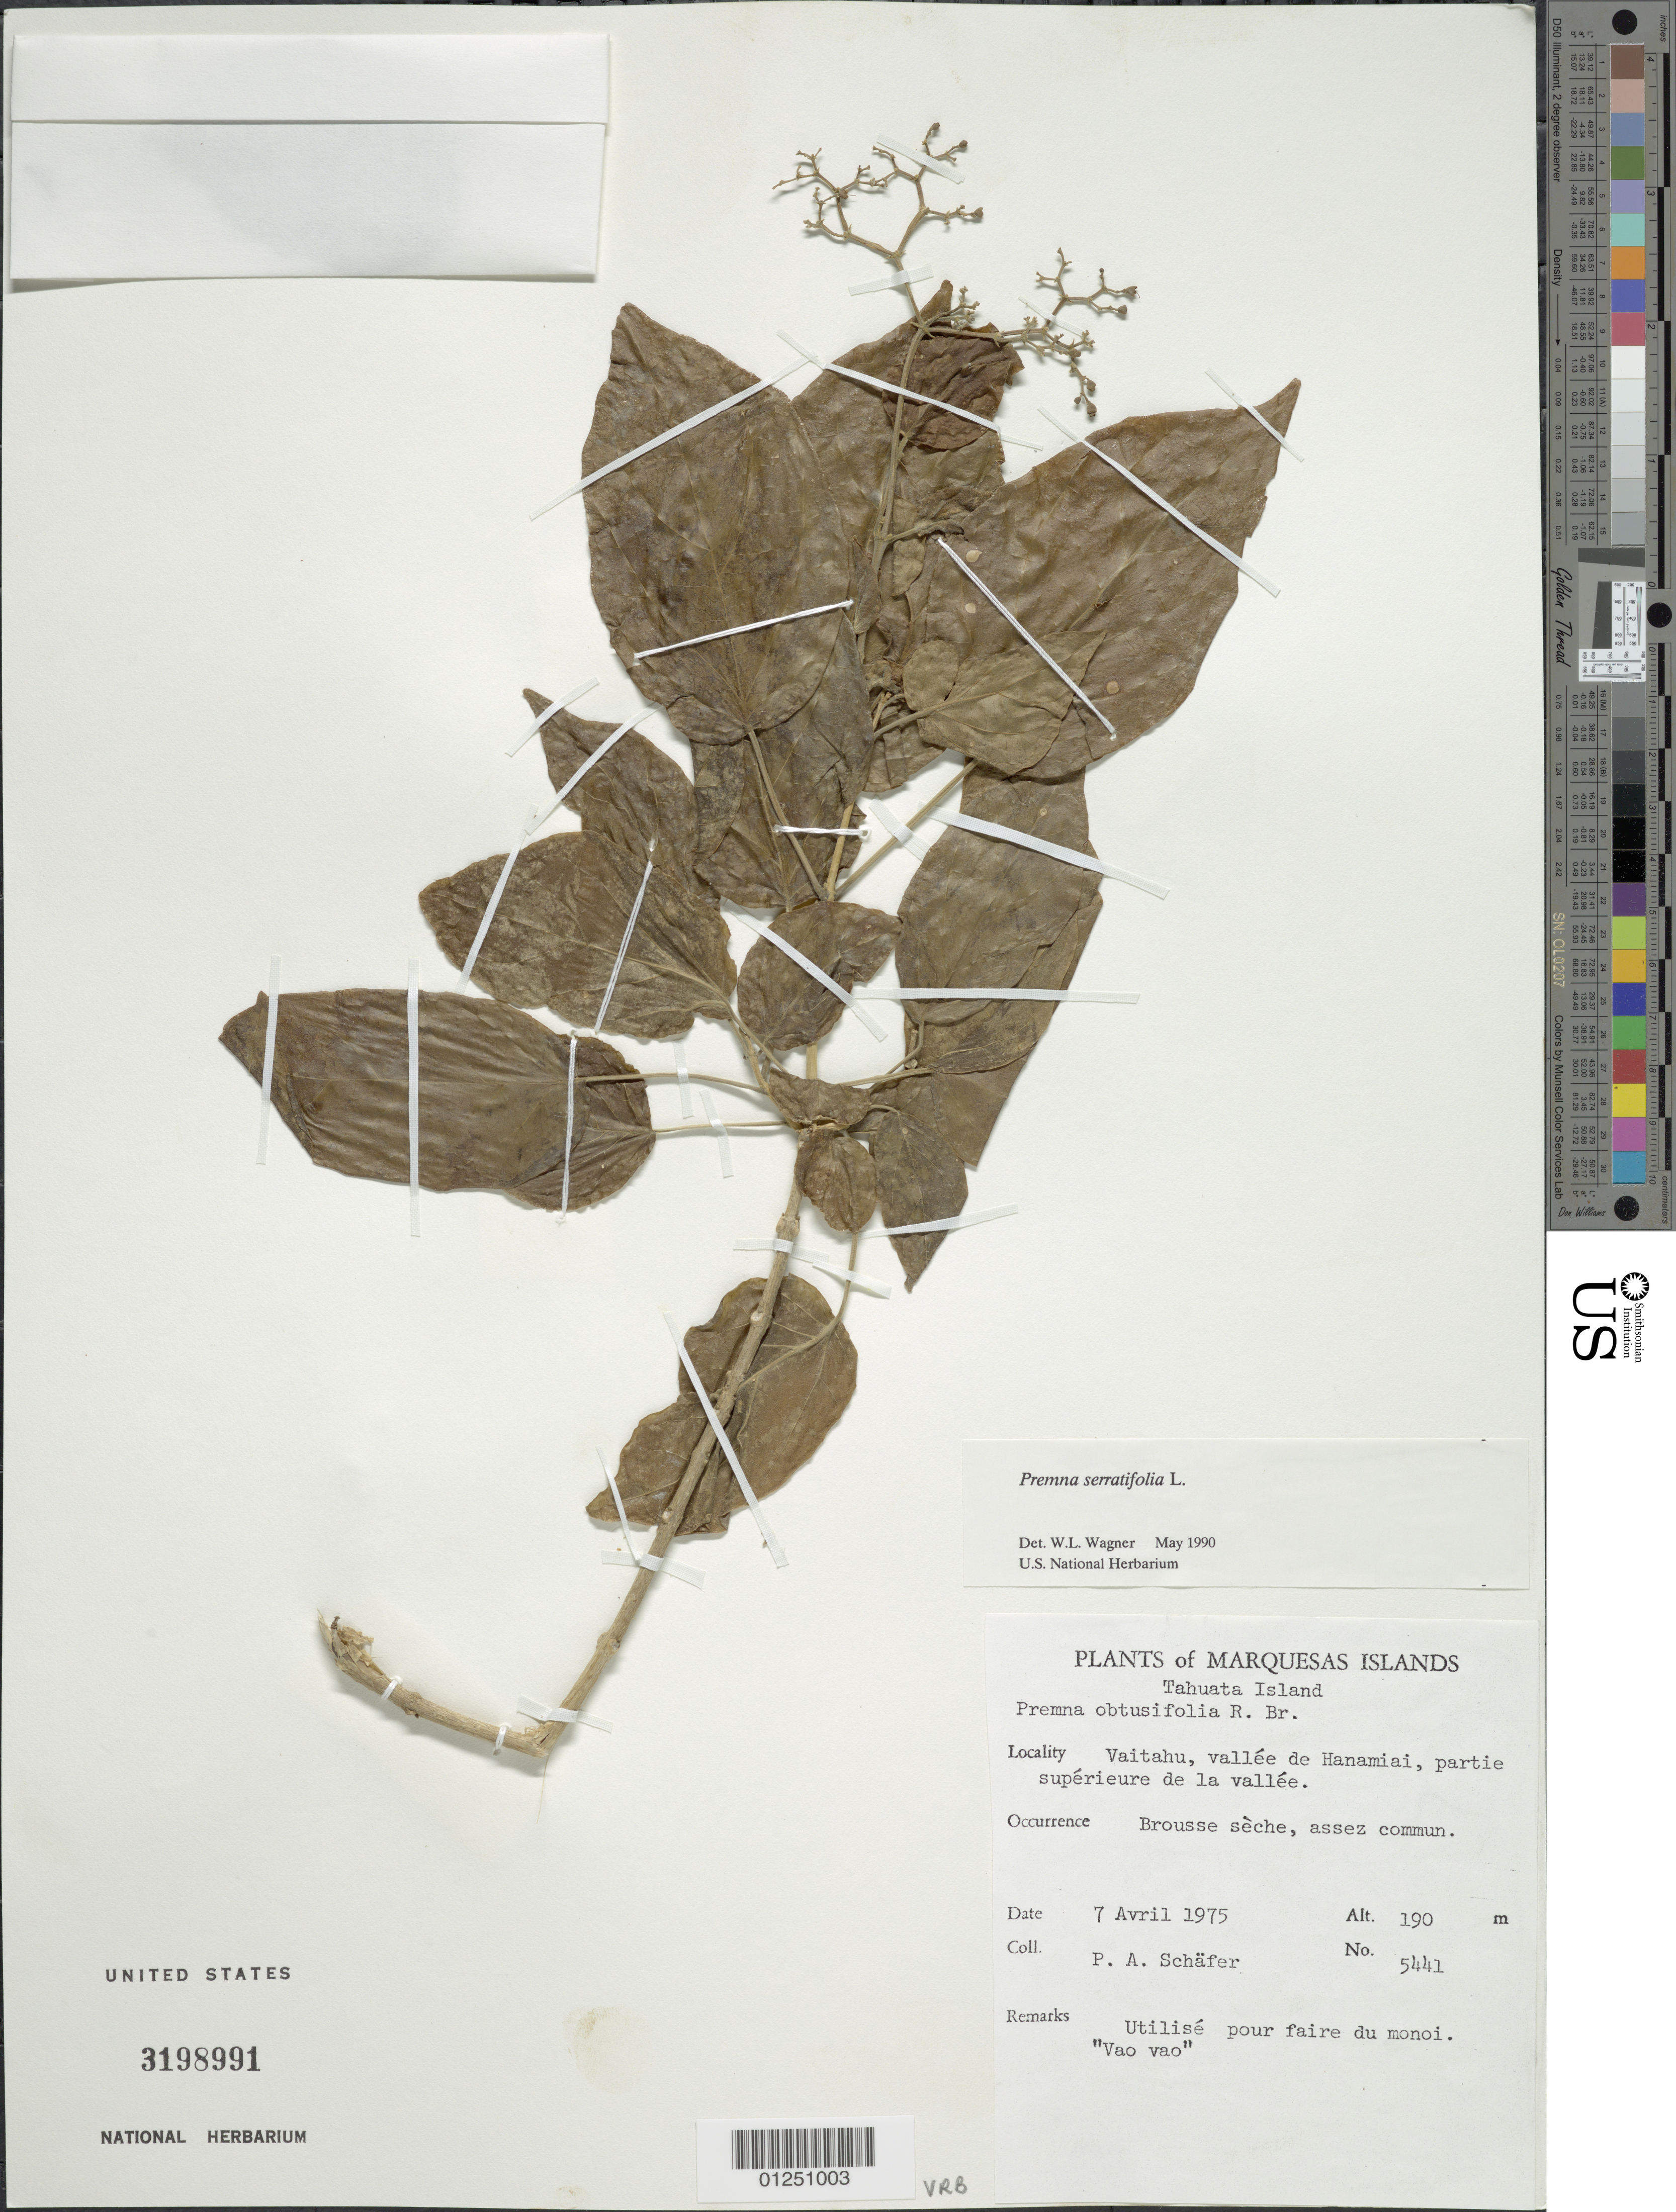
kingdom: Plantae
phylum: Tracheophyta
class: Magnoliopsida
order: Lamiales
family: Lamiaceae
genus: Premna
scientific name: Premna serratifolia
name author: L.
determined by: Wagner, W. L., (BOT), Smithsonian Institution - National Museum of Natural History (UNITED STATES)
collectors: P. A. Schäfer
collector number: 5441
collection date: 1975-04-07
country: French Polynesia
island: Tahuata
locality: Vaitahu, Hanamiai Valley, highest part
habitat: Dry brush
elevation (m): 190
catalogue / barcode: US 3198991